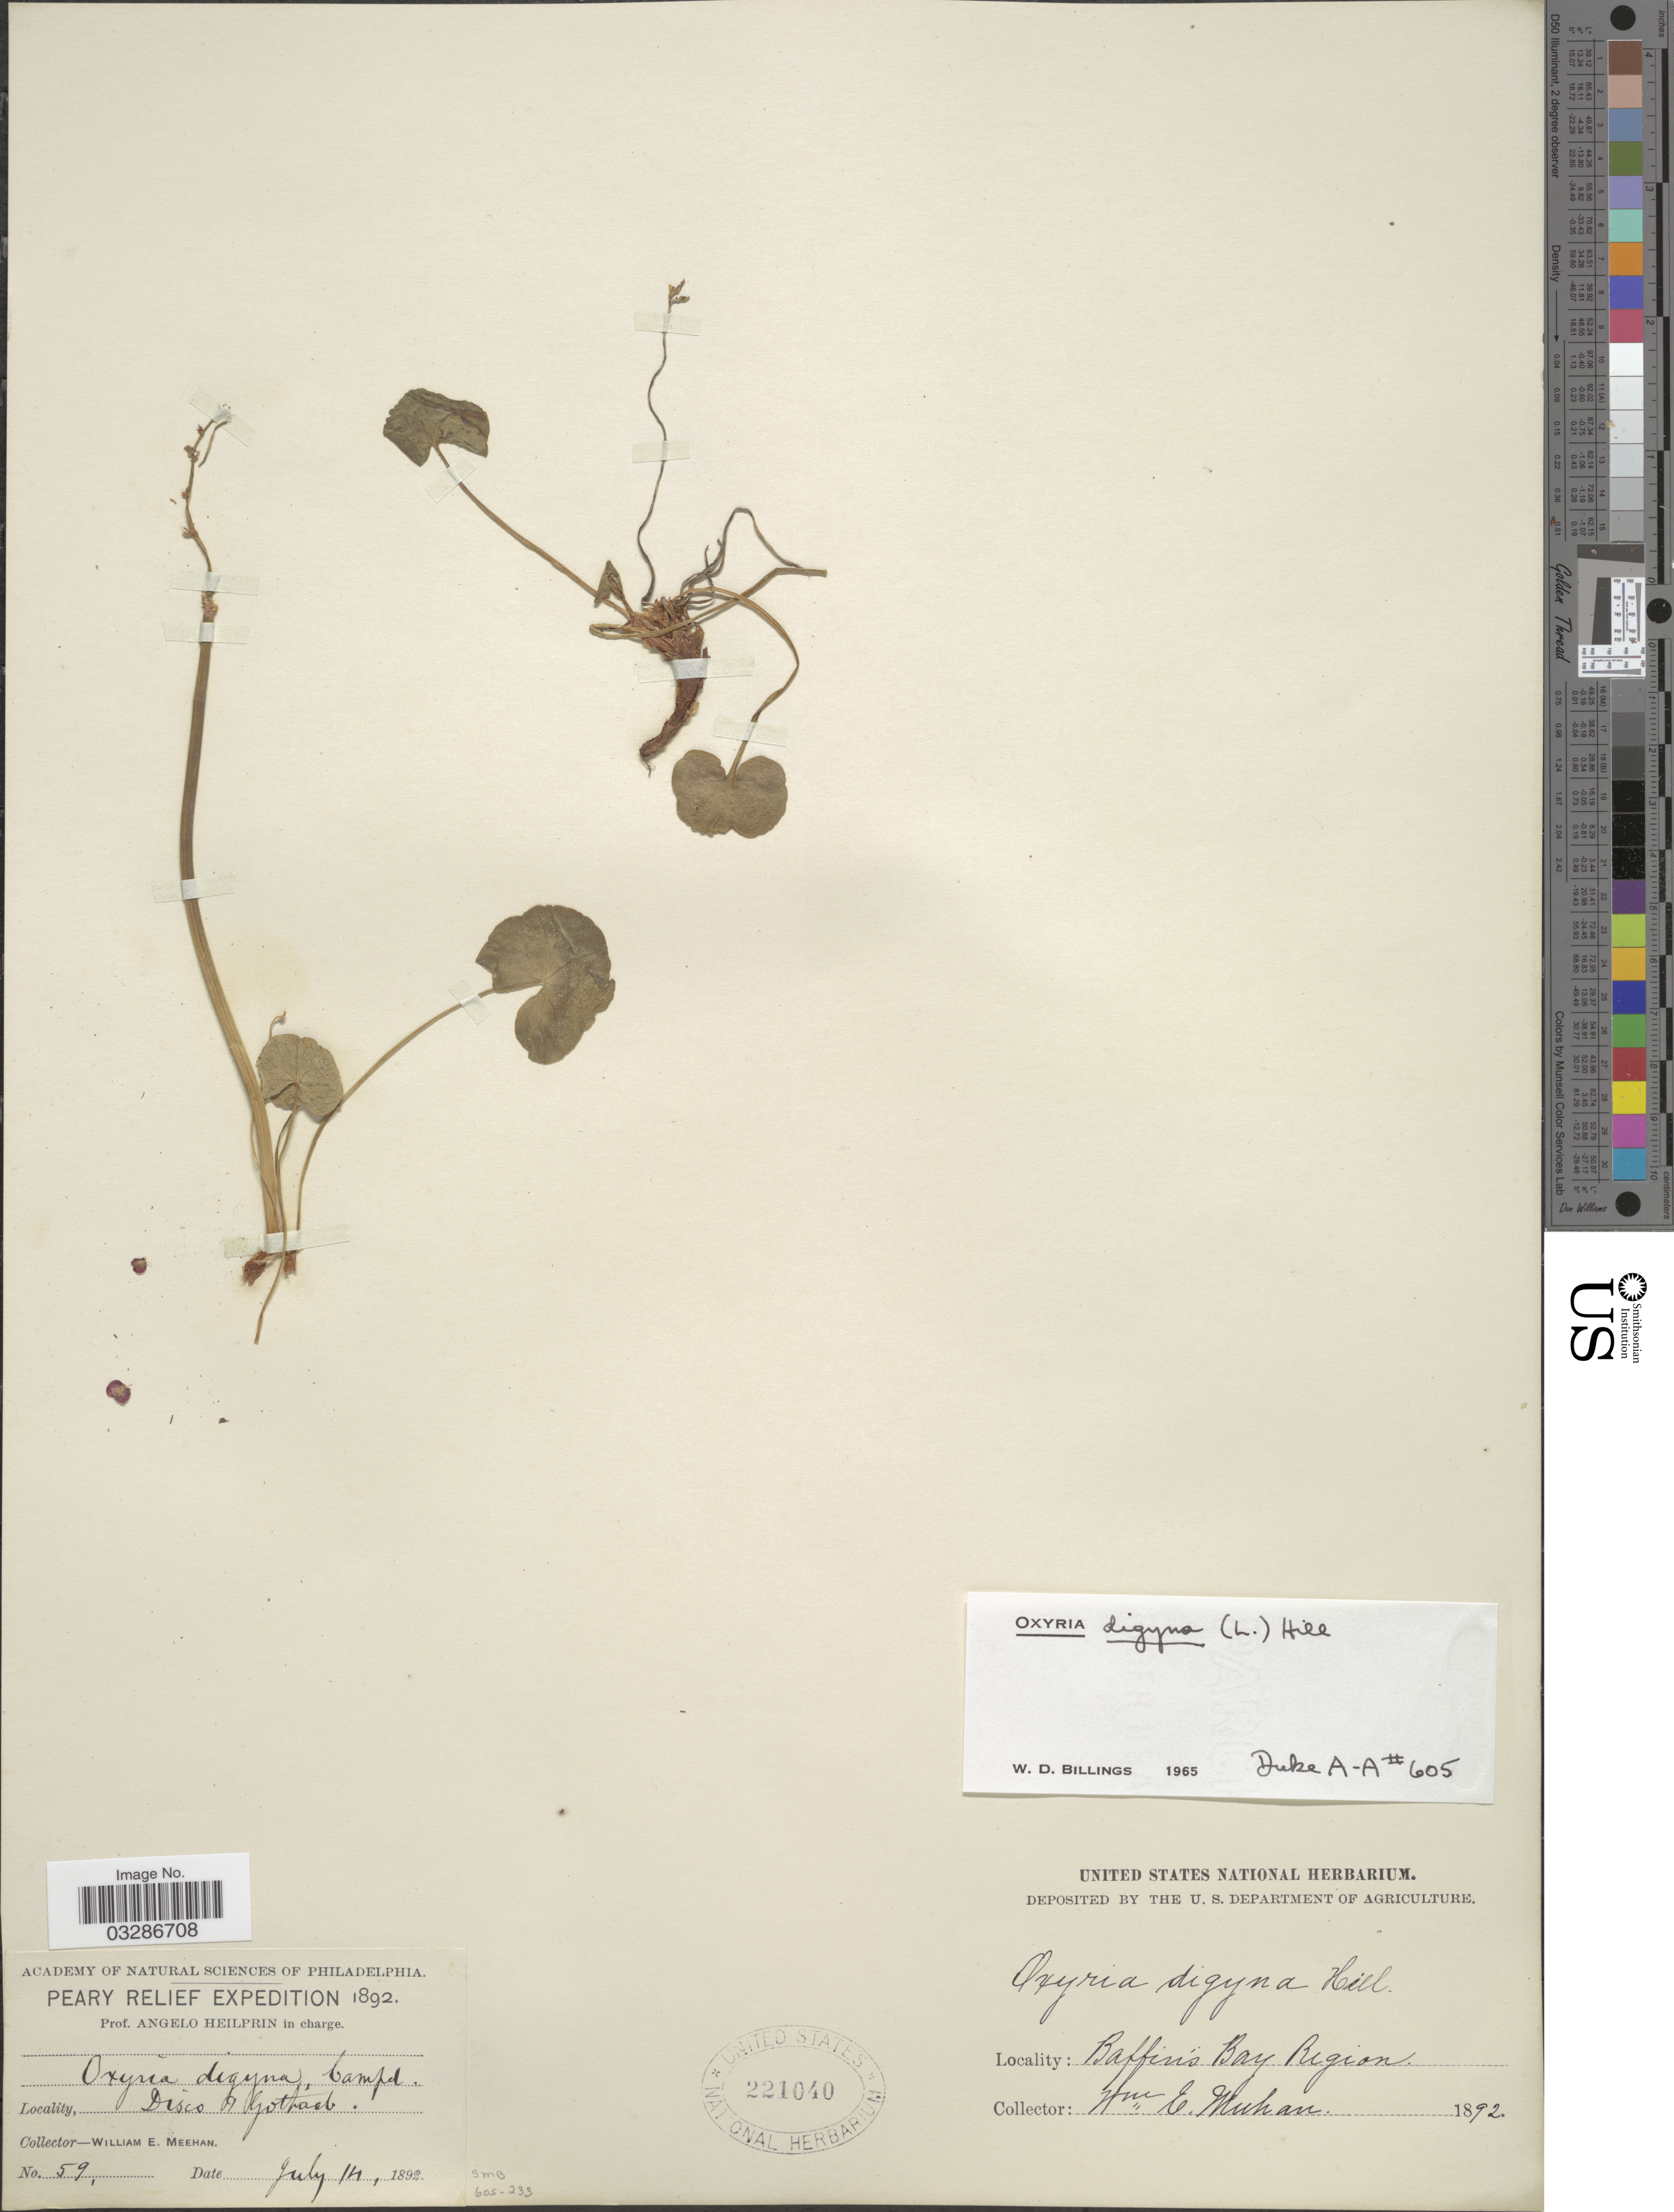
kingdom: Plantae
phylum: Tracheophyta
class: Magnoliopsida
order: Caryophyllales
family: Polygonaceae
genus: Oxyria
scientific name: Oxyria digyna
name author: (L.) Hill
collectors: W. Meehan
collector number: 59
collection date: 1892-07-14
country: Greenland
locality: Disco & Gothaab. Baffin's Bay Region.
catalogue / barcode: US 221040